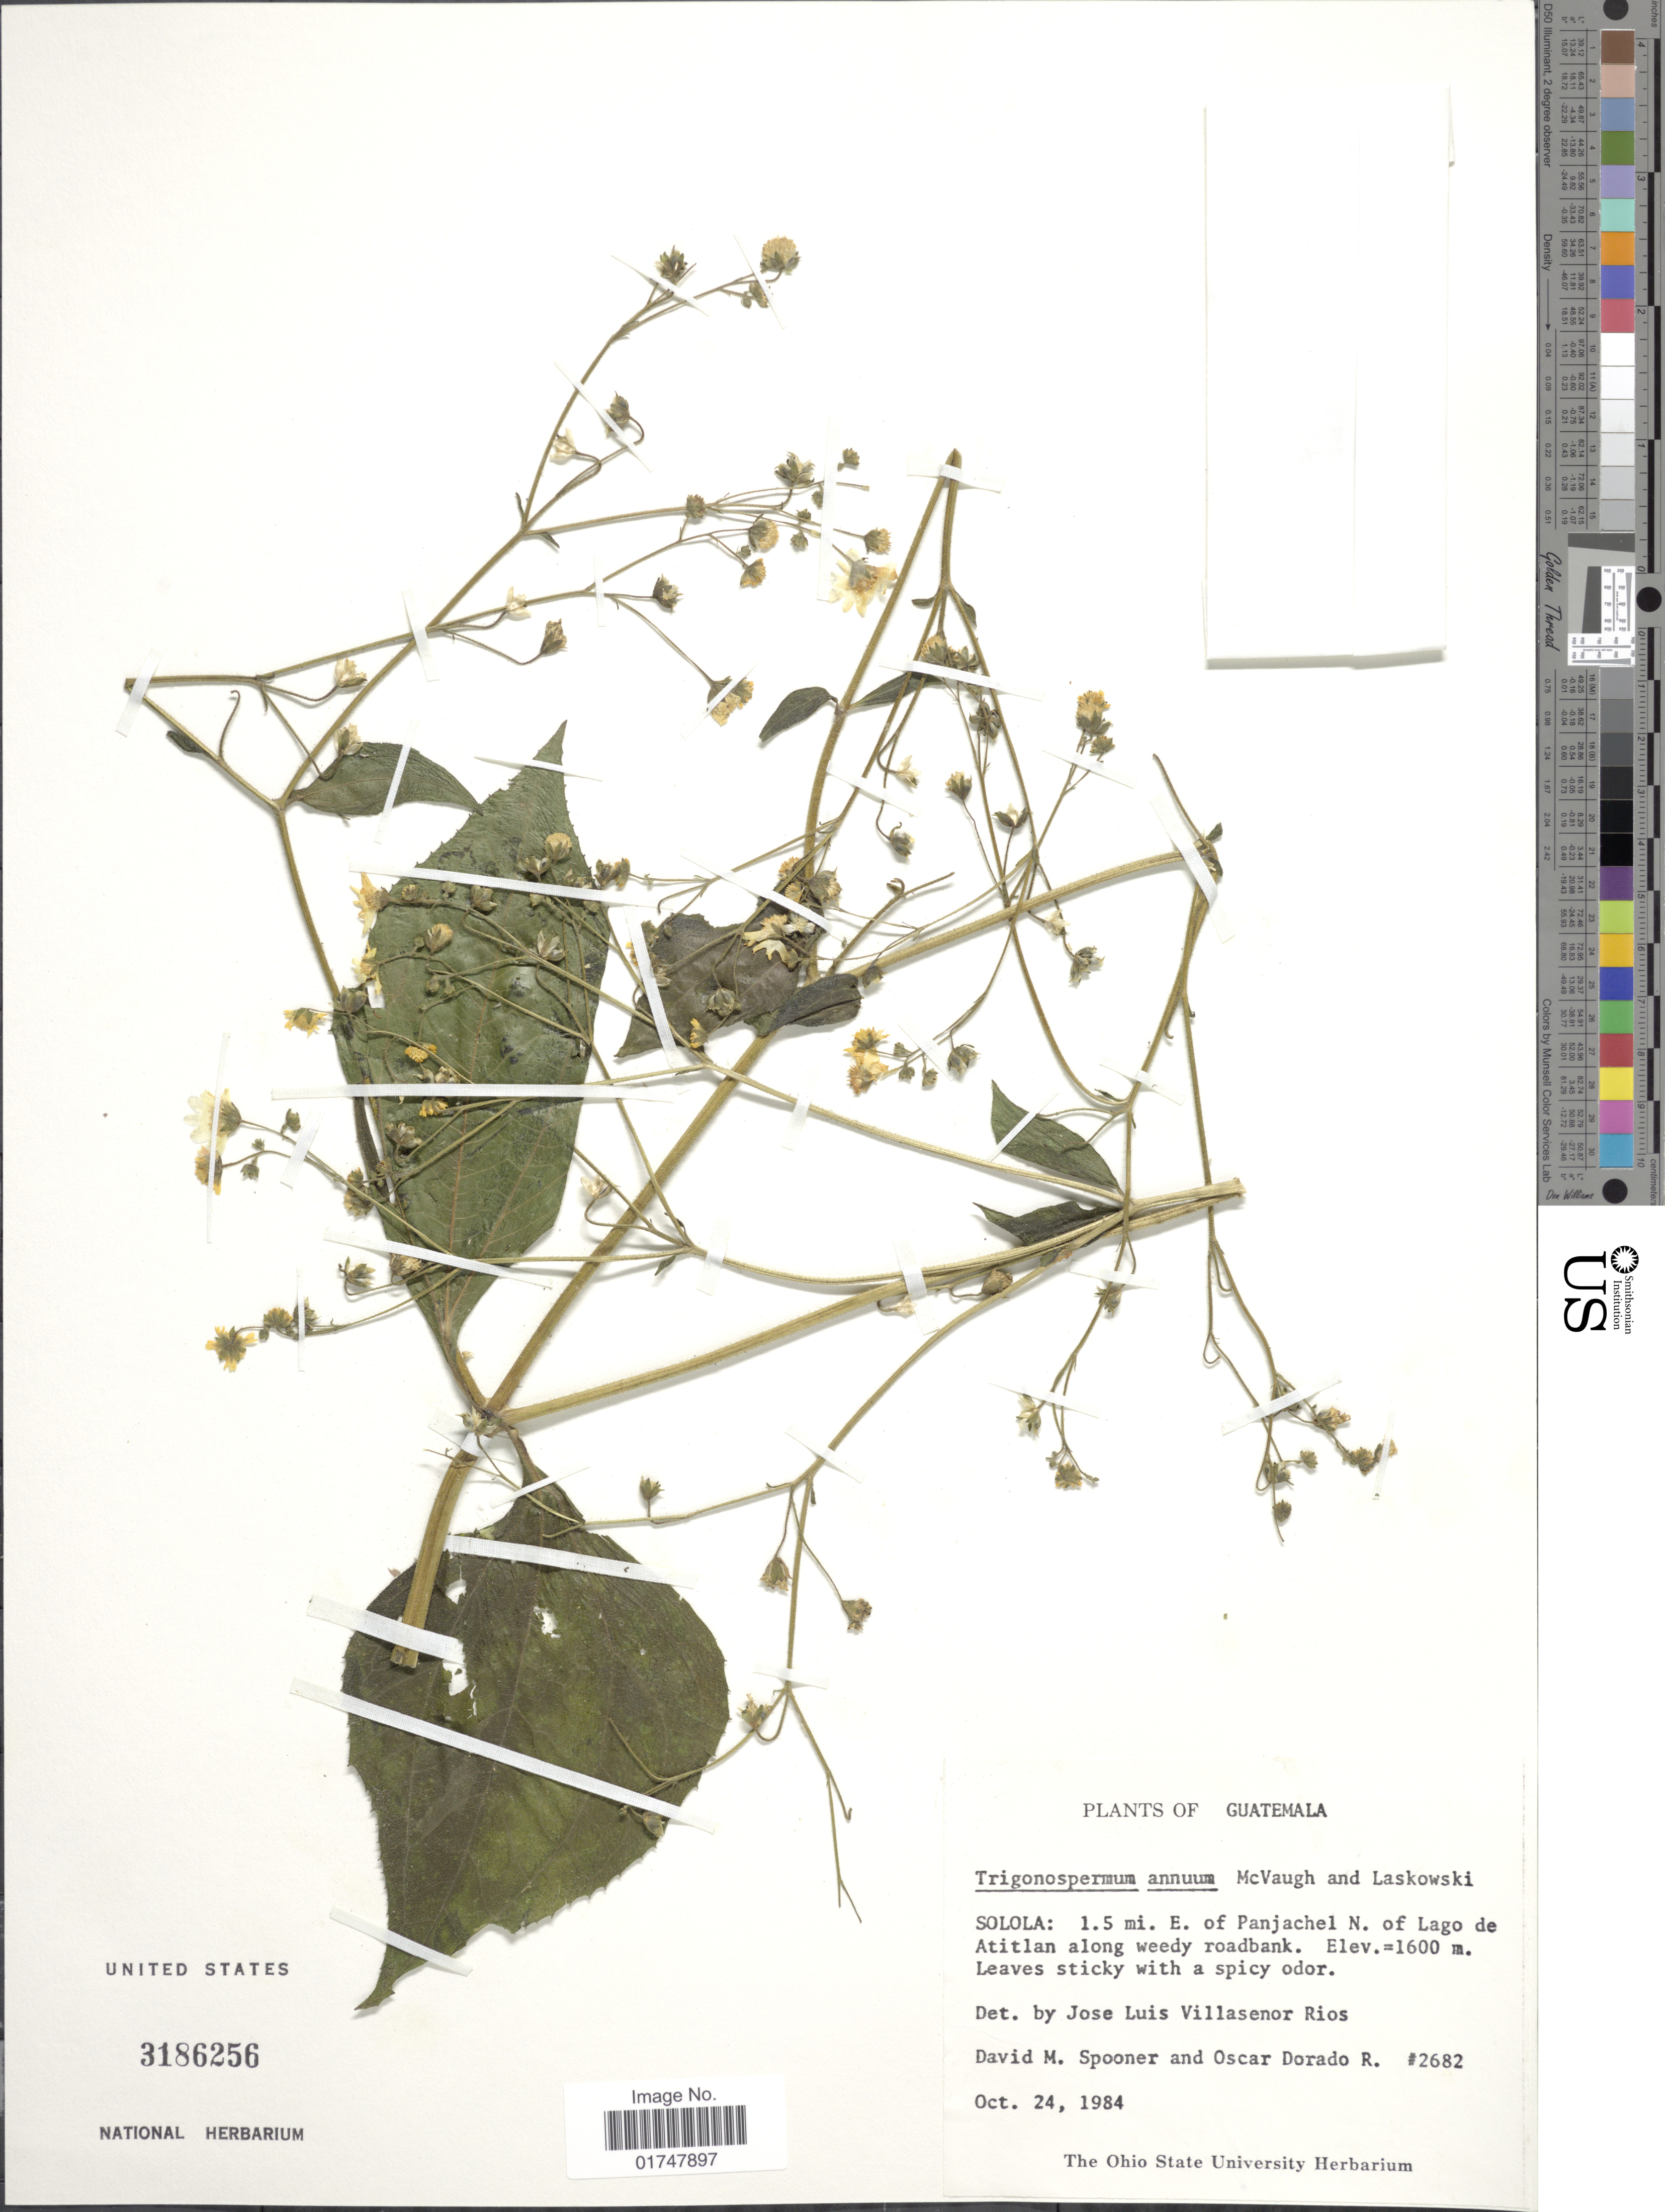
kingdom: Plantae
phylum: Tracheophyta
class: Magnoliopsida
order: Asterales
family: Asteraceae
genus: Trigonospermum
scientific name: Trigonospermum annuum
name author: McVaugh & Laskowski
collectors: D. Spooner & O. R. Dorado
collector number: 2682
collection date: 1984-10-24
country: Guatemala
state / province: Sololá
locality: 1.5 mi. E. of Panjachel N. of Lago de Atitlan along weedy roadbank.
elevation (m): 1600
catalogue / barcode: US 3186256